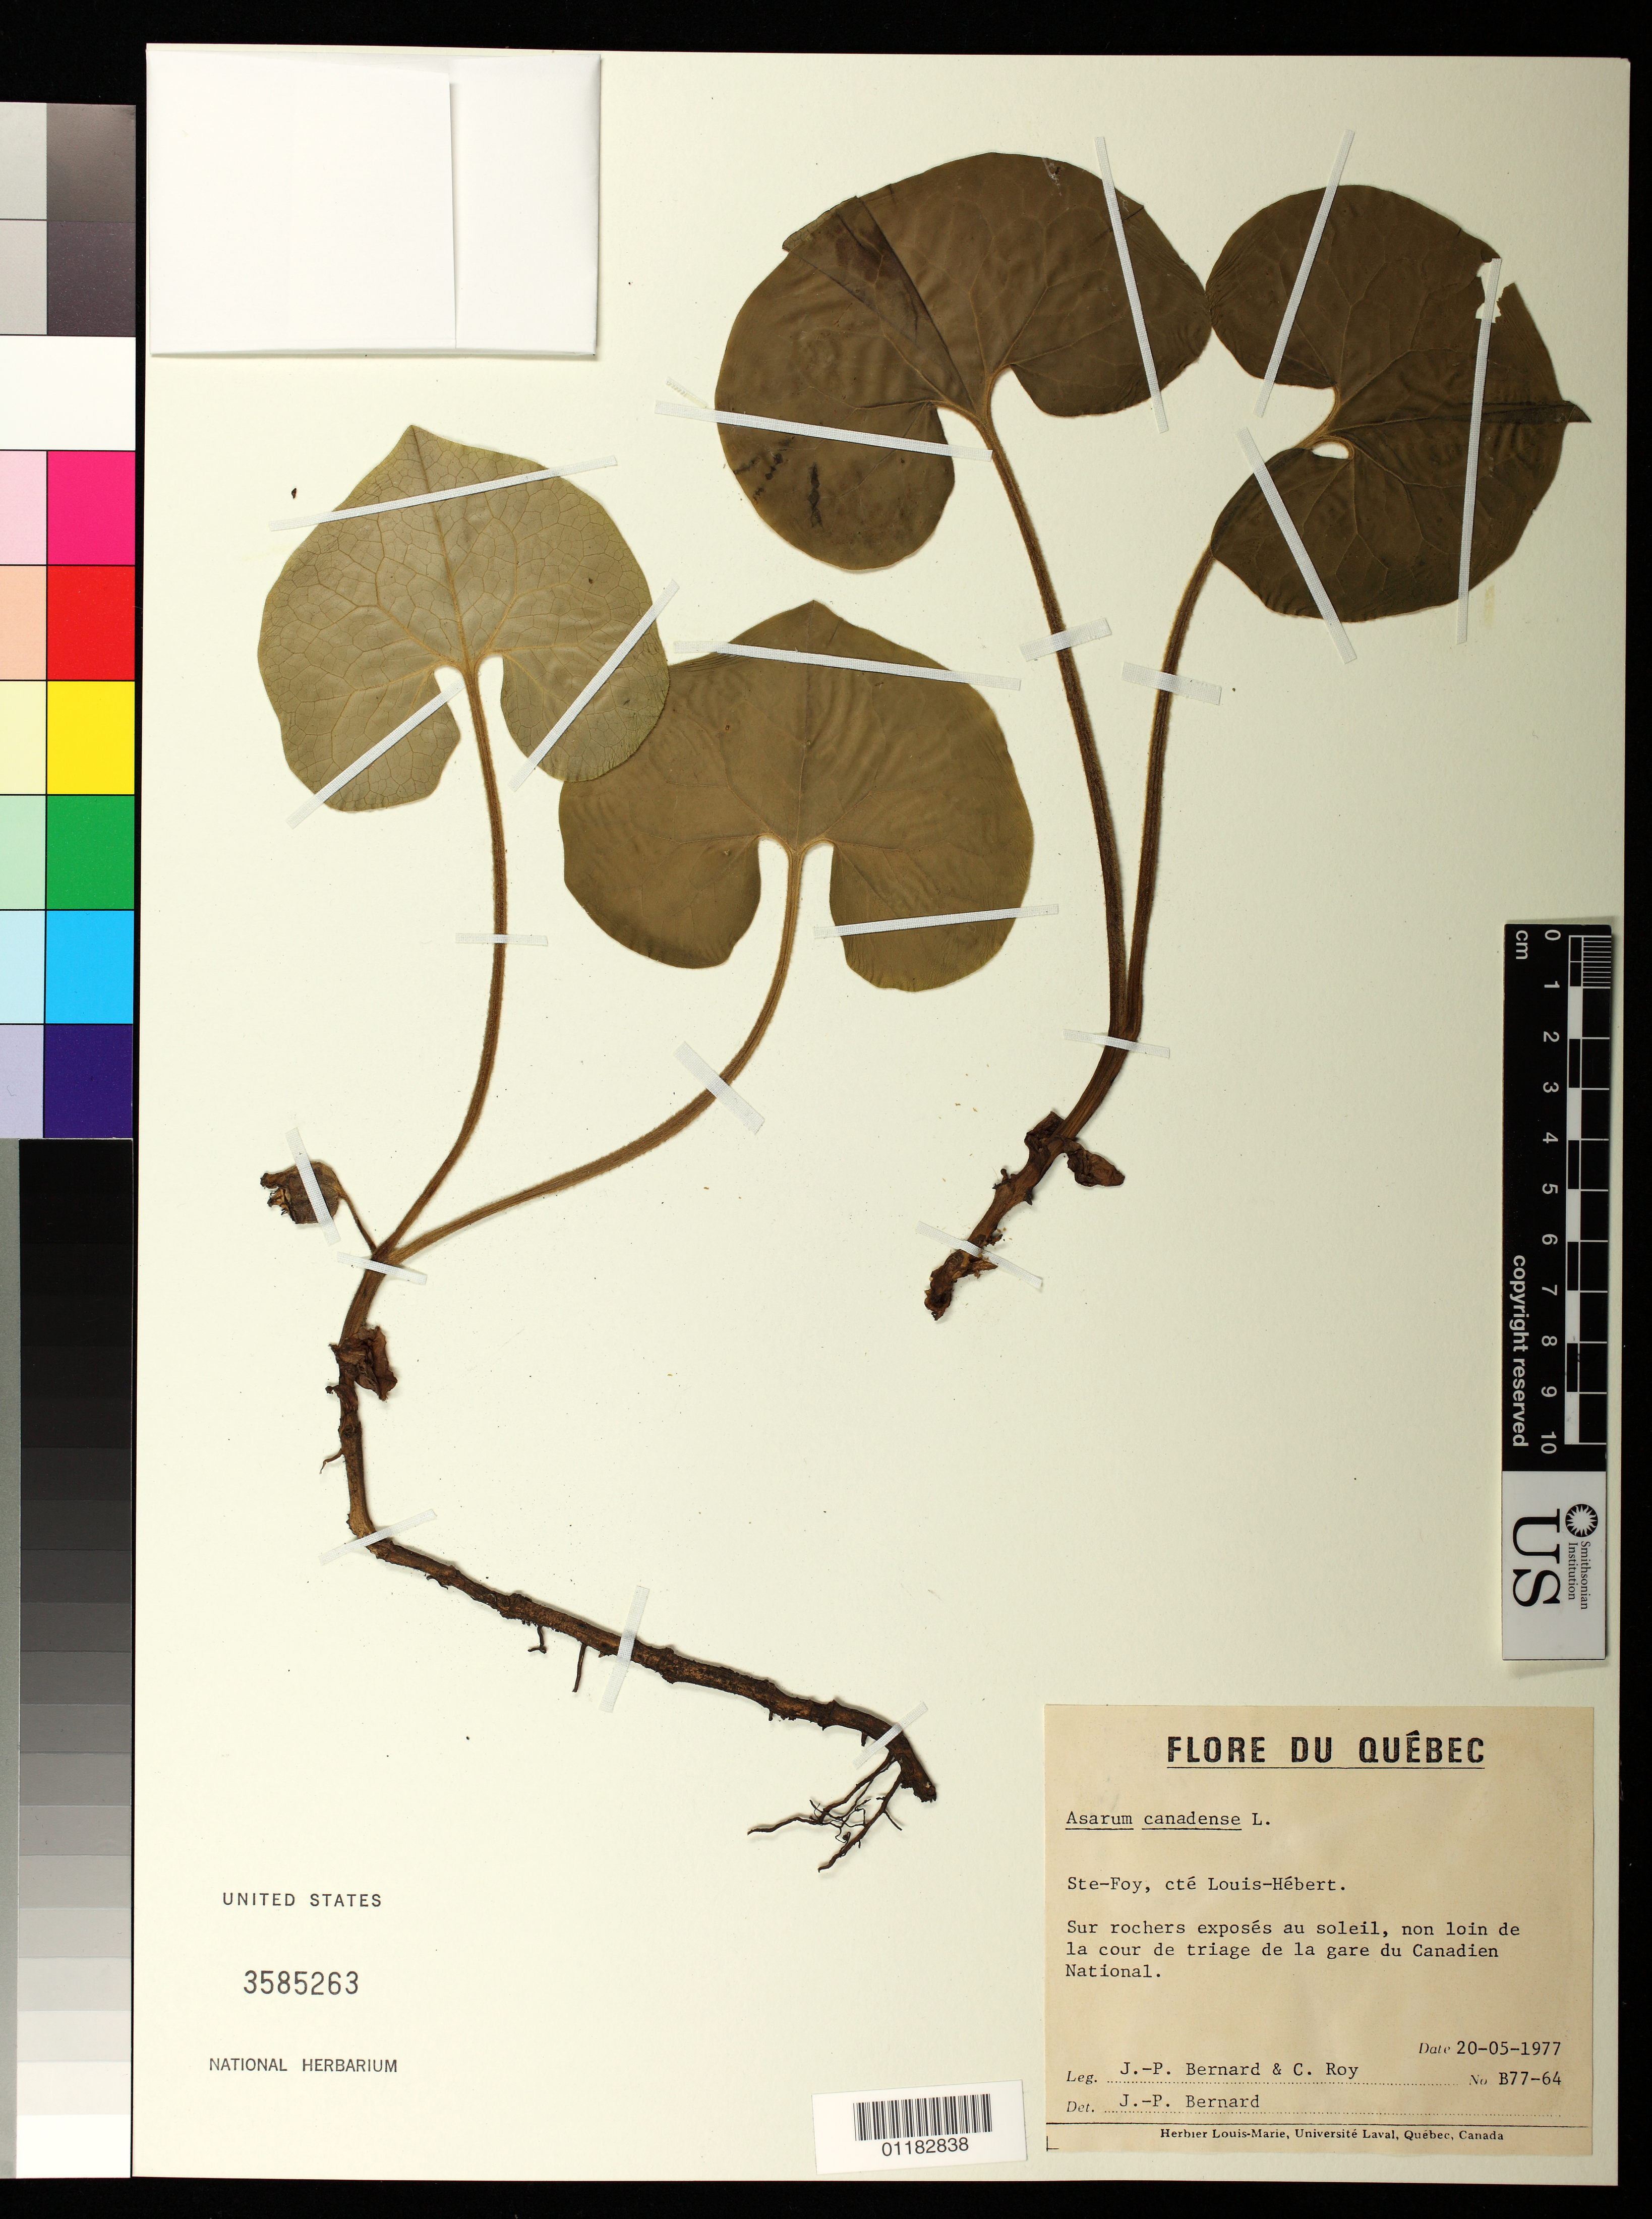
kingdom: Plantae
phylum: Tracheophyta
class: Magnoliopsida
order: Piperales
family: Aristolochiaceae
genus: Asarum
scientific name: Asarum canadense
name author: L.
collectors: J.-P. Bernard & C. Roy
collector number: B7764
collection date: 1977-05-20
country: Canada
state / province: Quebec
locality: Sainte-Foy, cte Louis-Hebert. Non loin de la cour de triage de la gare du Canadien National.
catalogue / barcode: US 3585263